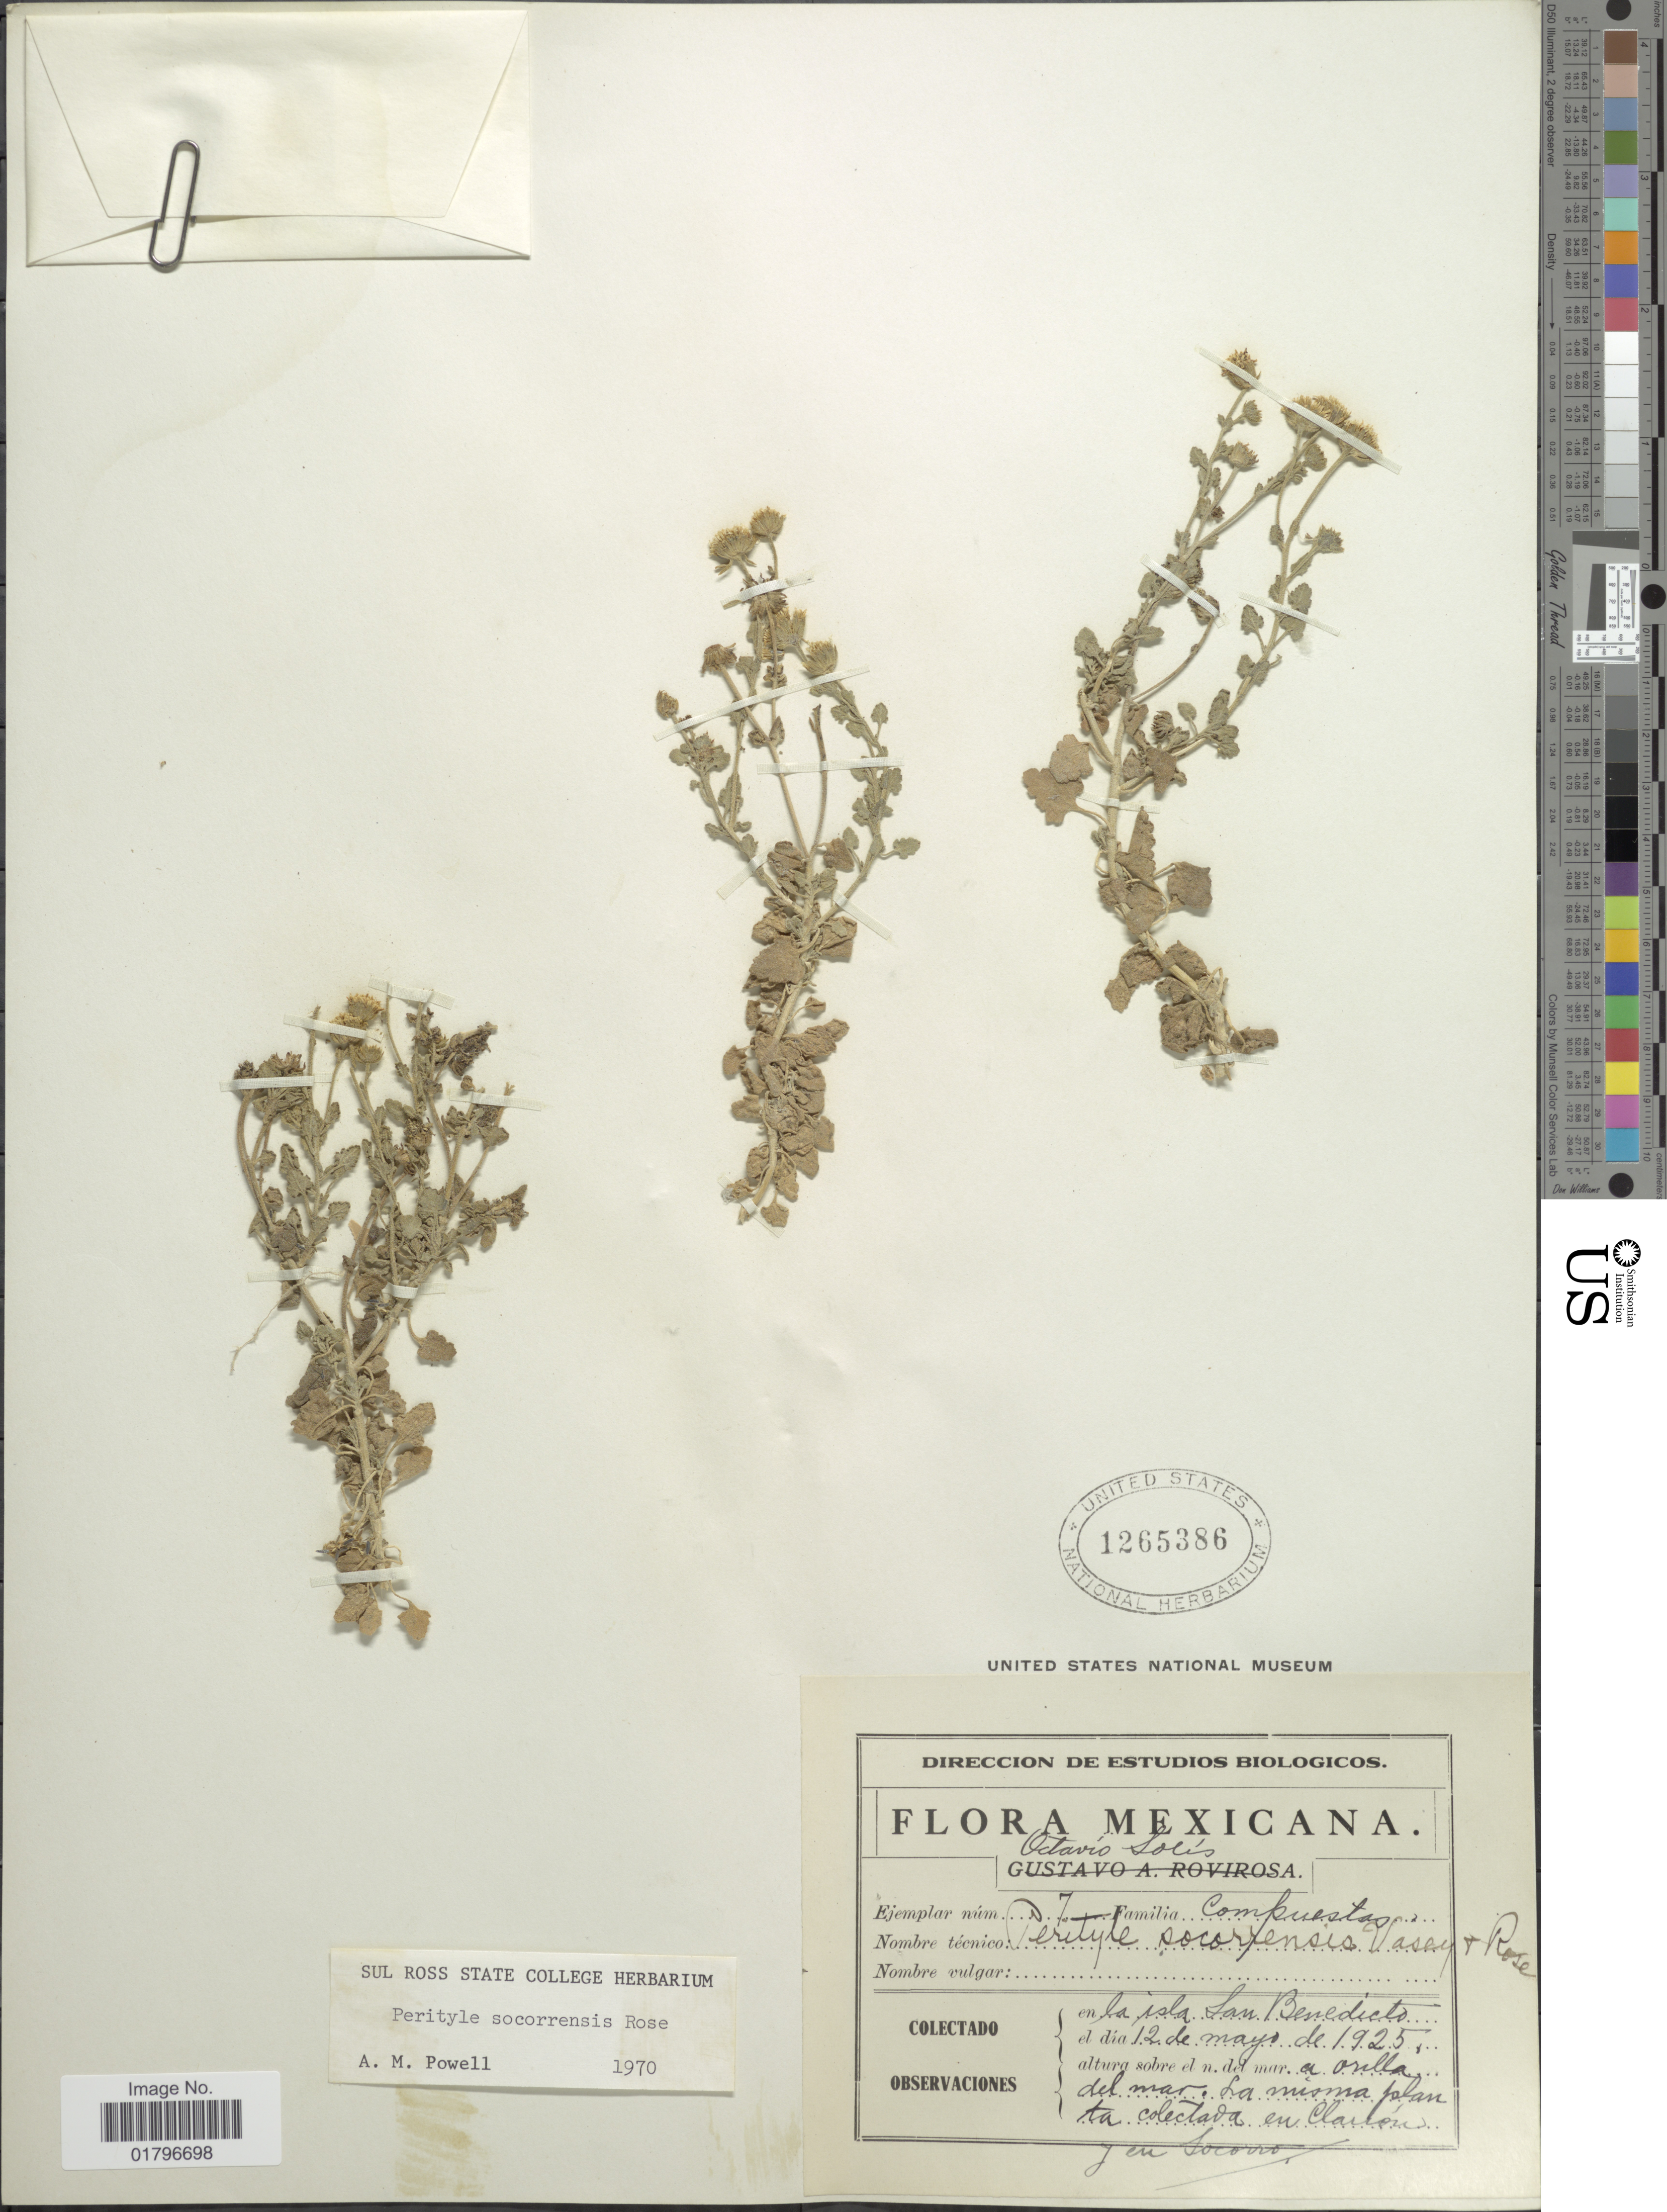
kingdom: Plantae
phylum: Tracheophyta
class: Magnoliopsida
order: Asterales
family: Asteraceae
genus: Perityle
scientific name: Perityle socorrosensis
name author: Rose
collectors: O. Solis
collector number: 7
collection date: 1925-05-12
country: Mexico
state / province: Colima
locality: En la isla San Benedicto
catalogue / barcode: US 1265386